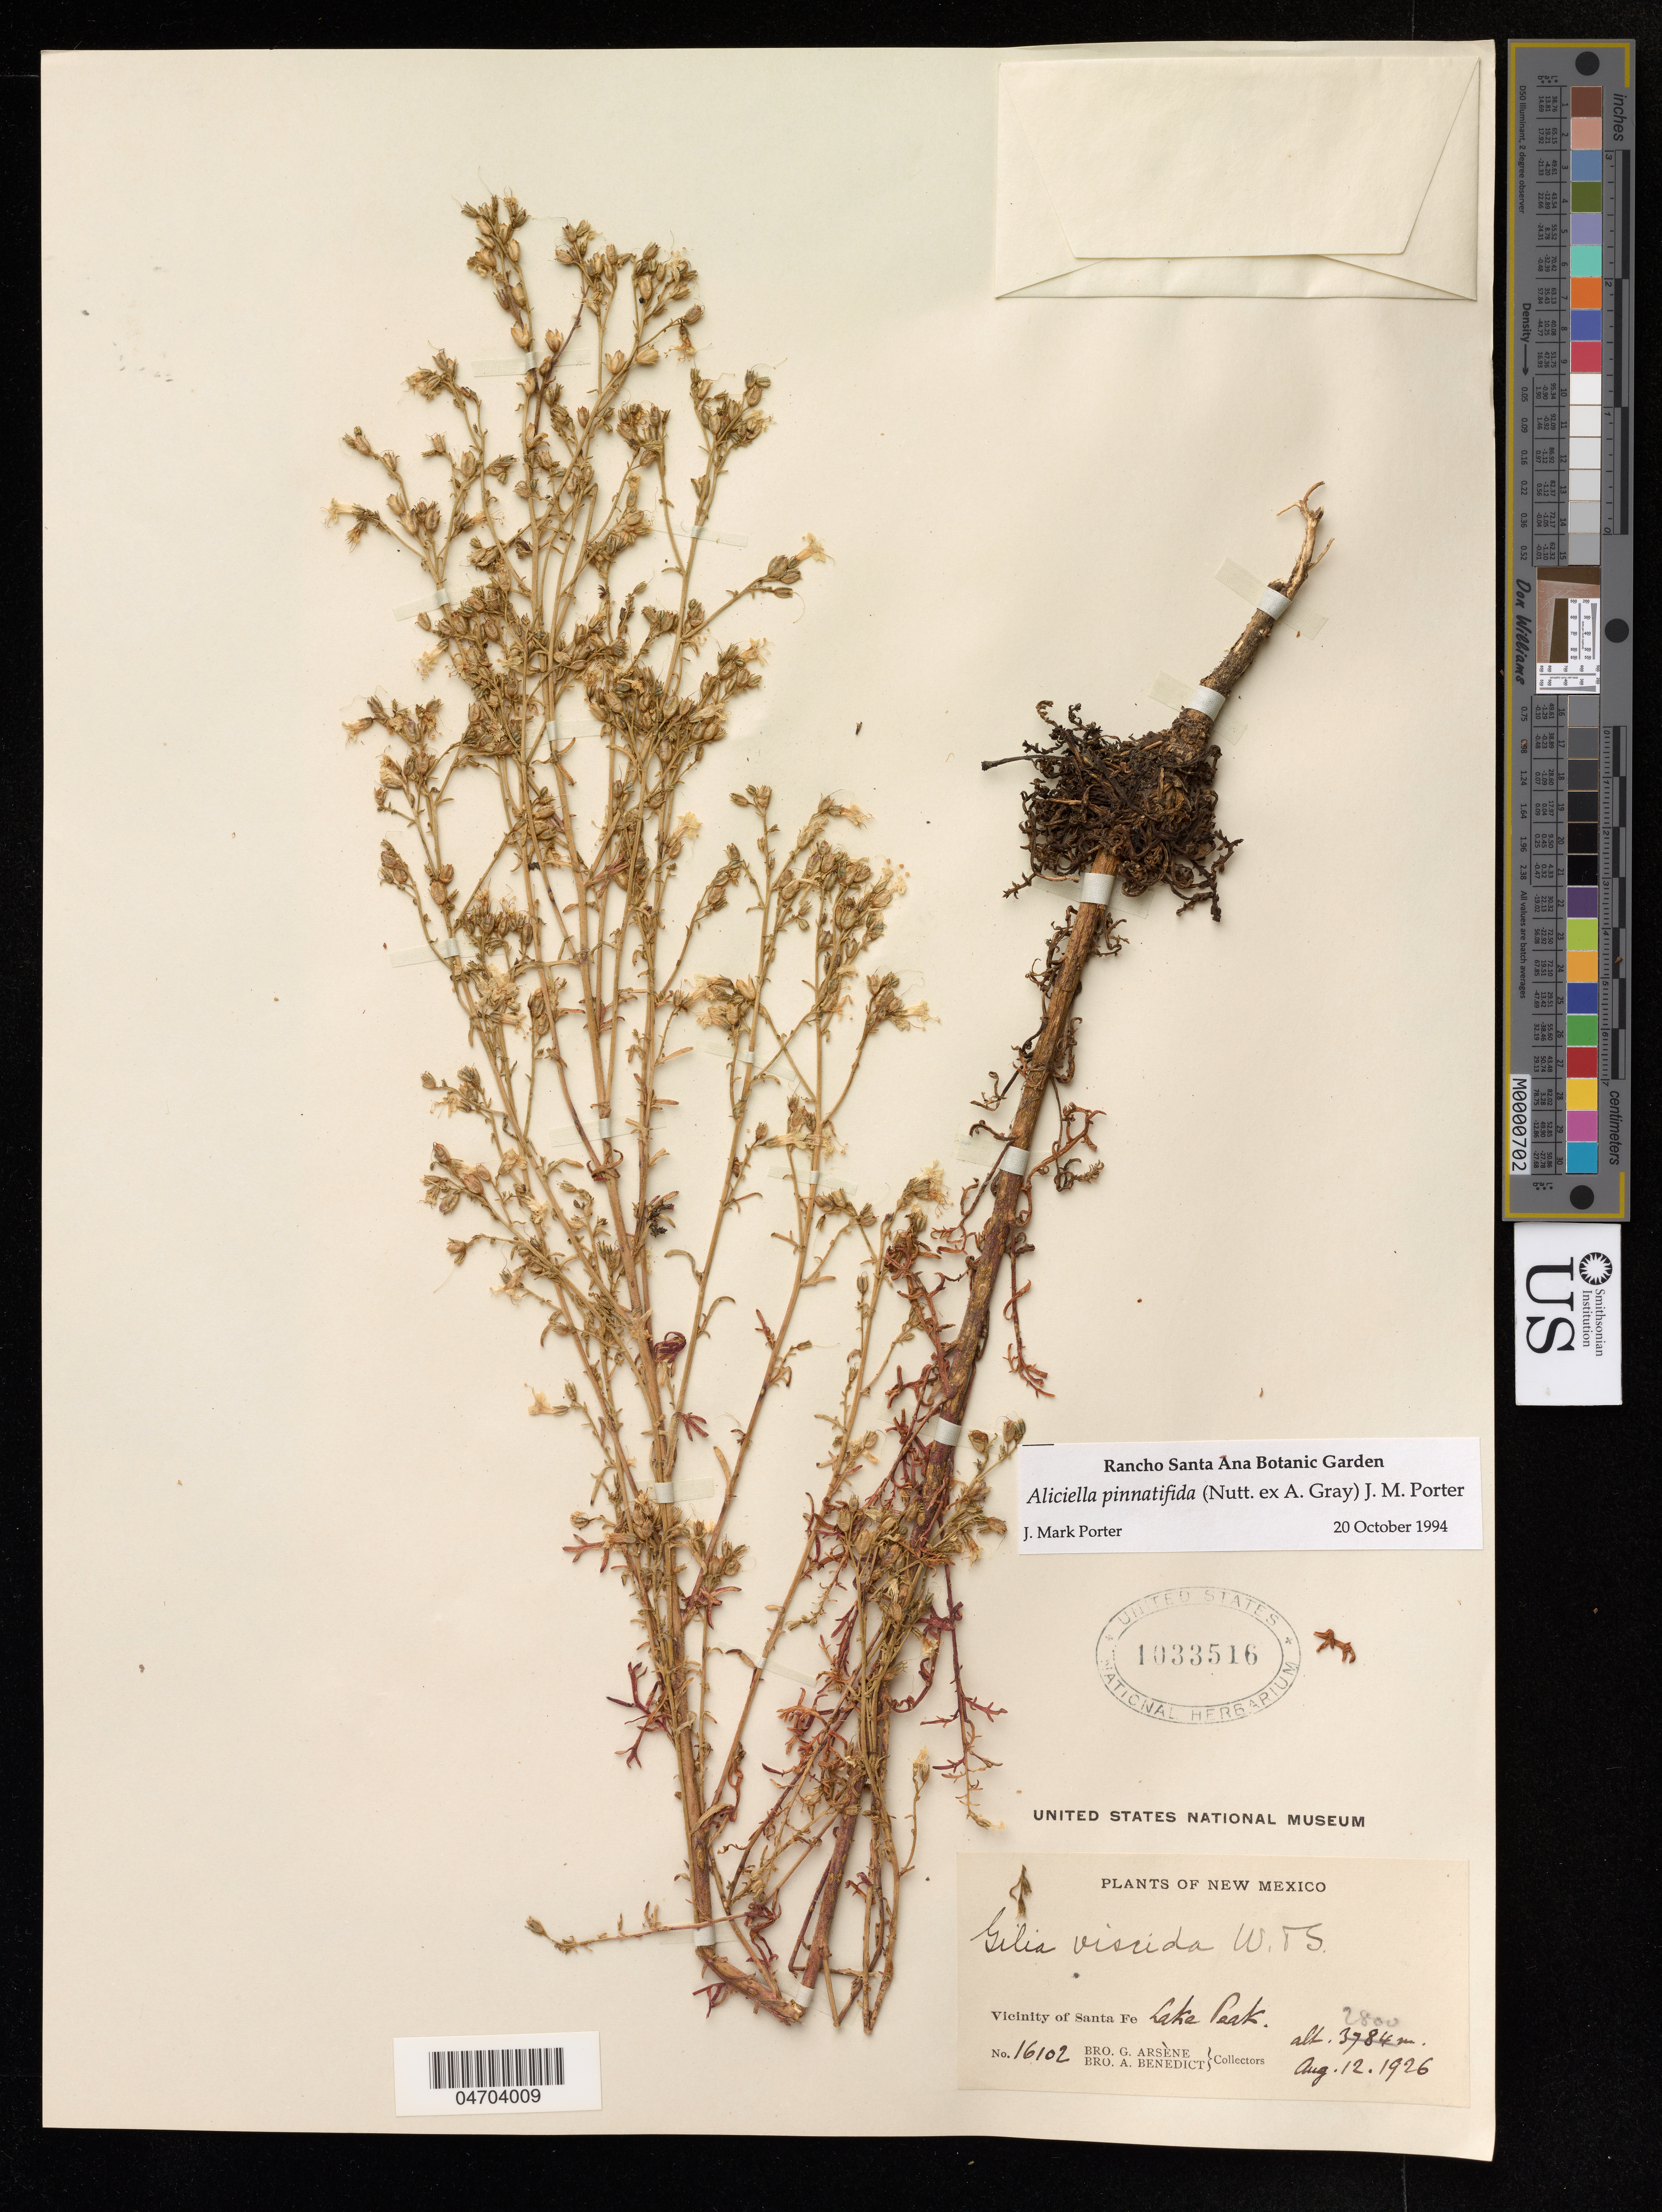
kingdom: Plantae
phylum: Tracheophyta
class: Magnoliopsida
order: Ericales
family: Polemoniaceae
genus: Aliciella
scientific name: Aliciella pinnatifida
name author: (Nutt. ex A. Gray) J.M. Porter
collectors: Bro. G. Arsène & Bro. A. Benedict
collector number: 16102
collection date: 1926-08-12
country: United States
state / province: New Mexico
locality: Vicinity of Santa Fe Lake Peak.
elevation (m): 2800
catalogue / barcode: US 1033516